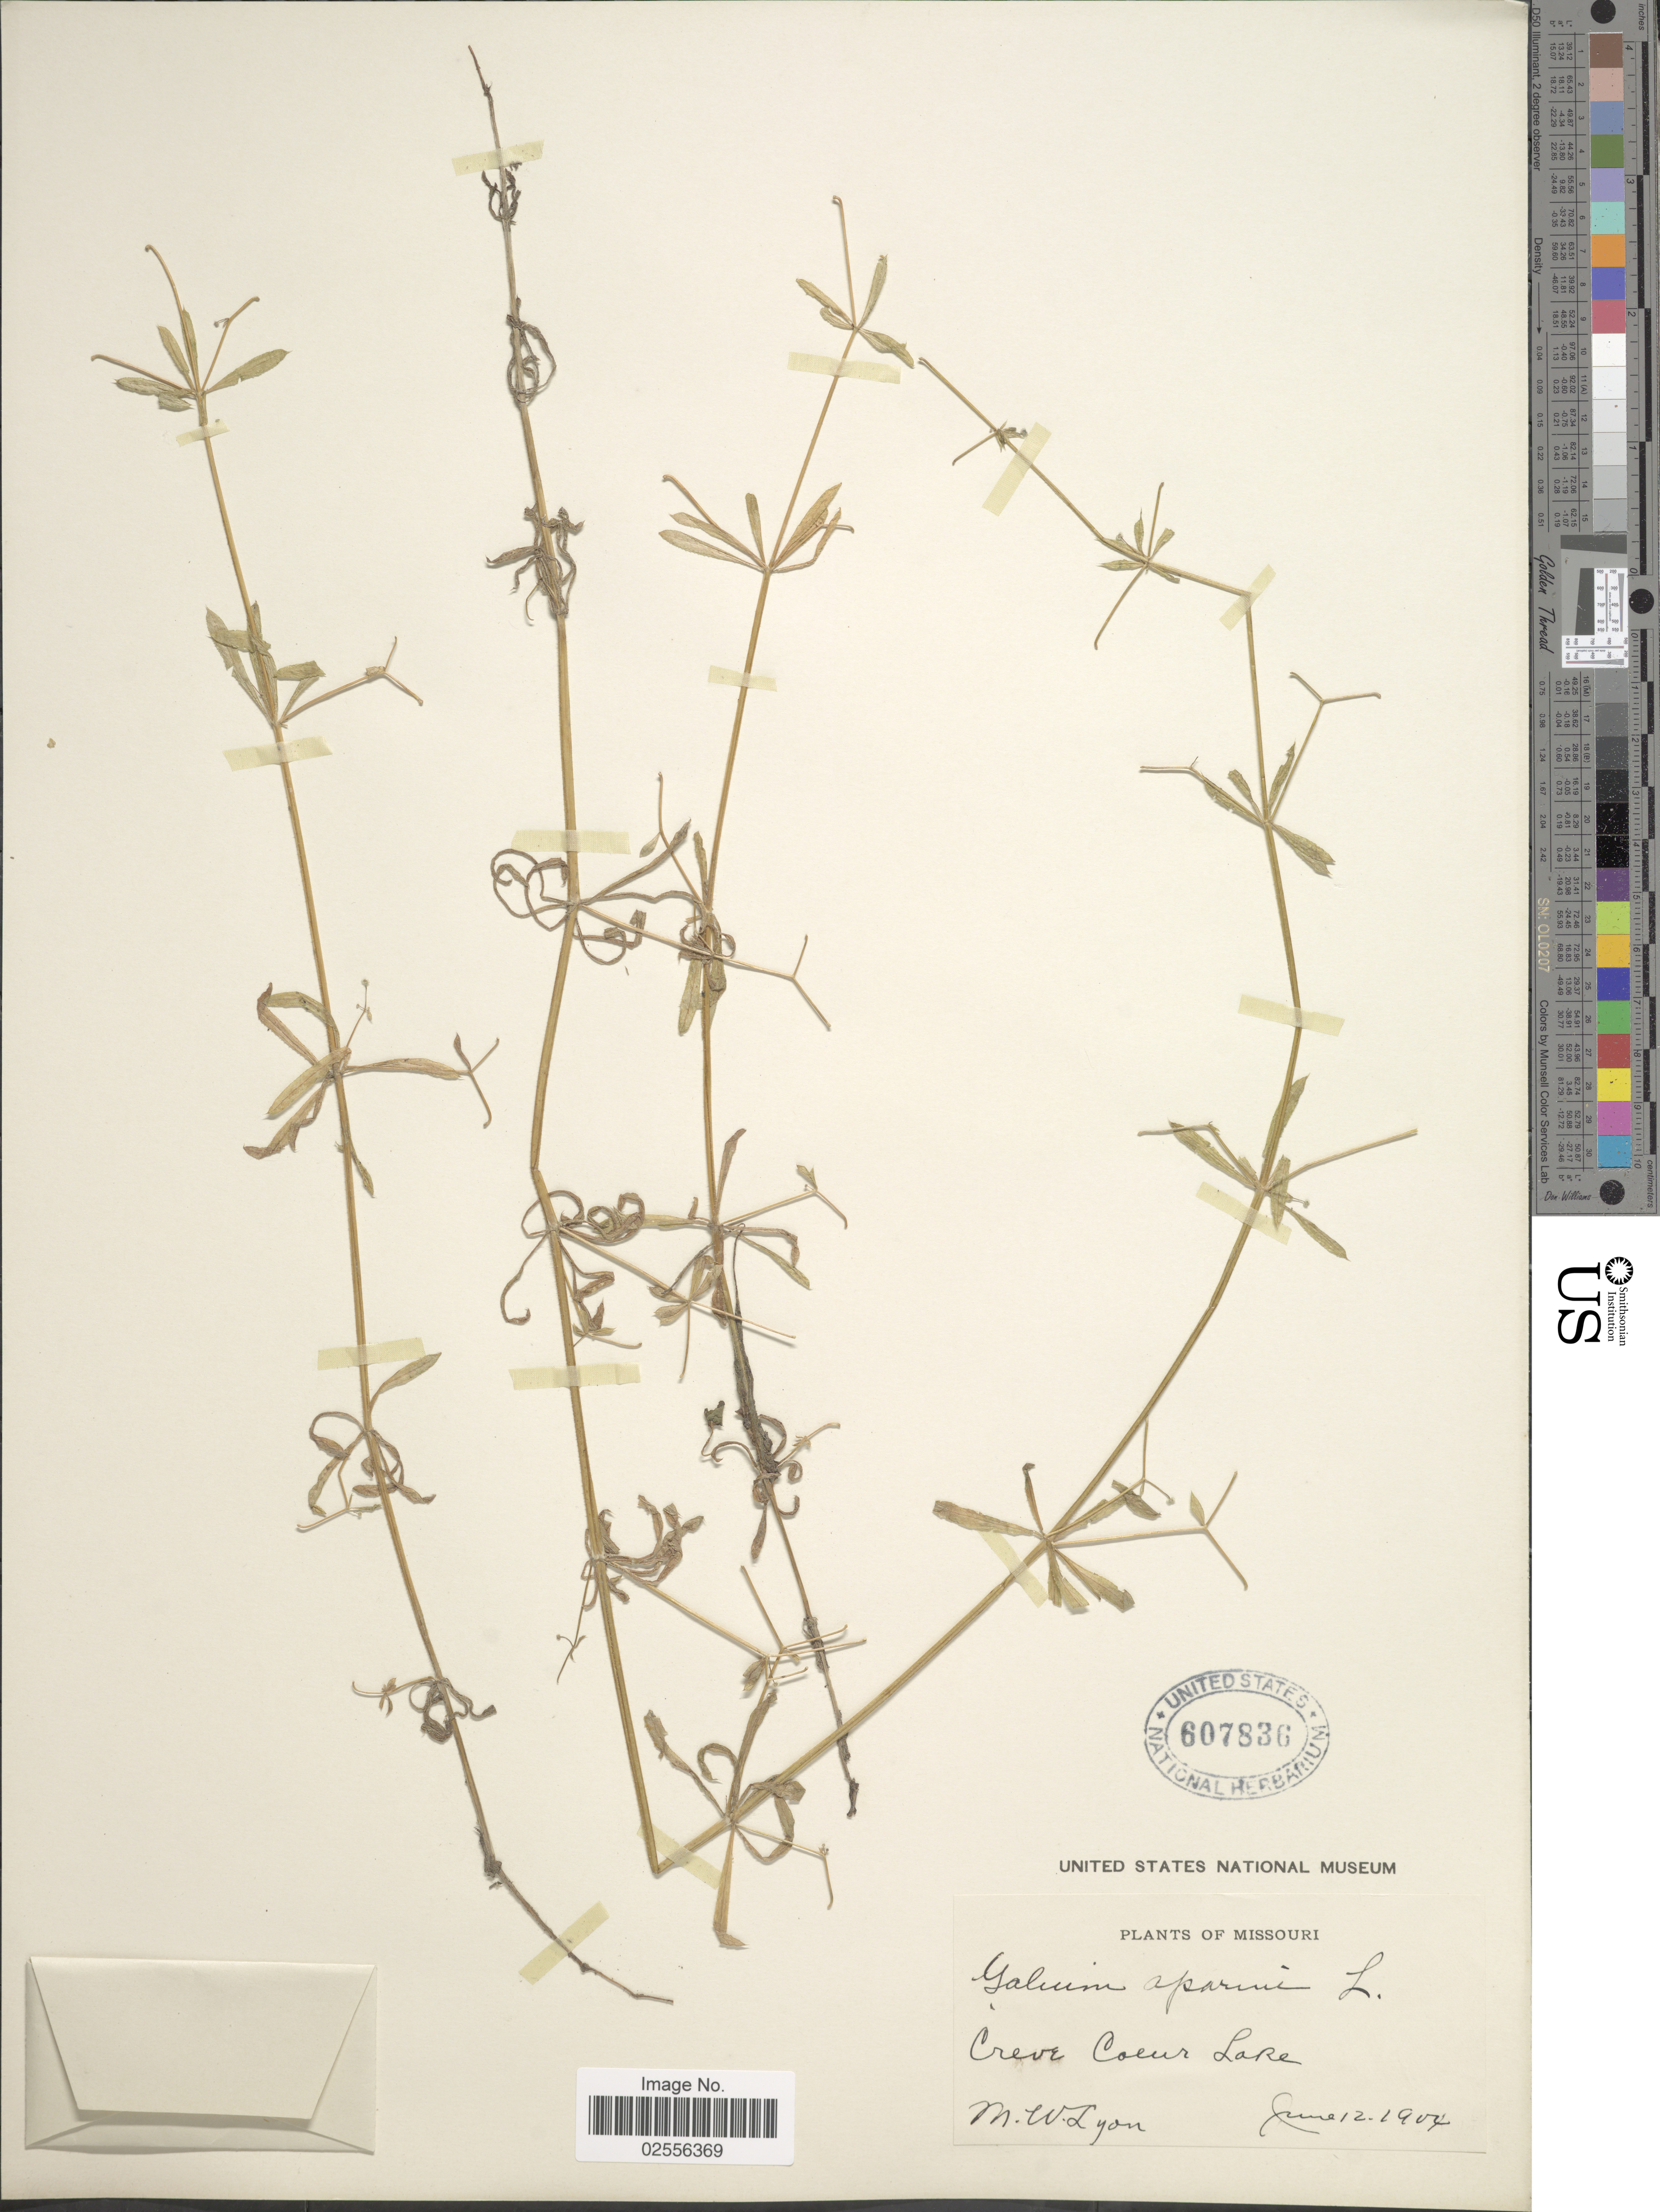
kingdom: Plantae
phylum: Tracheophyta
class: Magnoliopsida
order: Gentianales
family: Rubiaceae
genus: Galium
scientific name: Galium aparine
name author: L.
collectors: M. W. Lyon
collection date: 1904-06-12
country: United States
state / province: Missouri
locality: Creve Coeur Lake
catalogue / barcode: US 607836